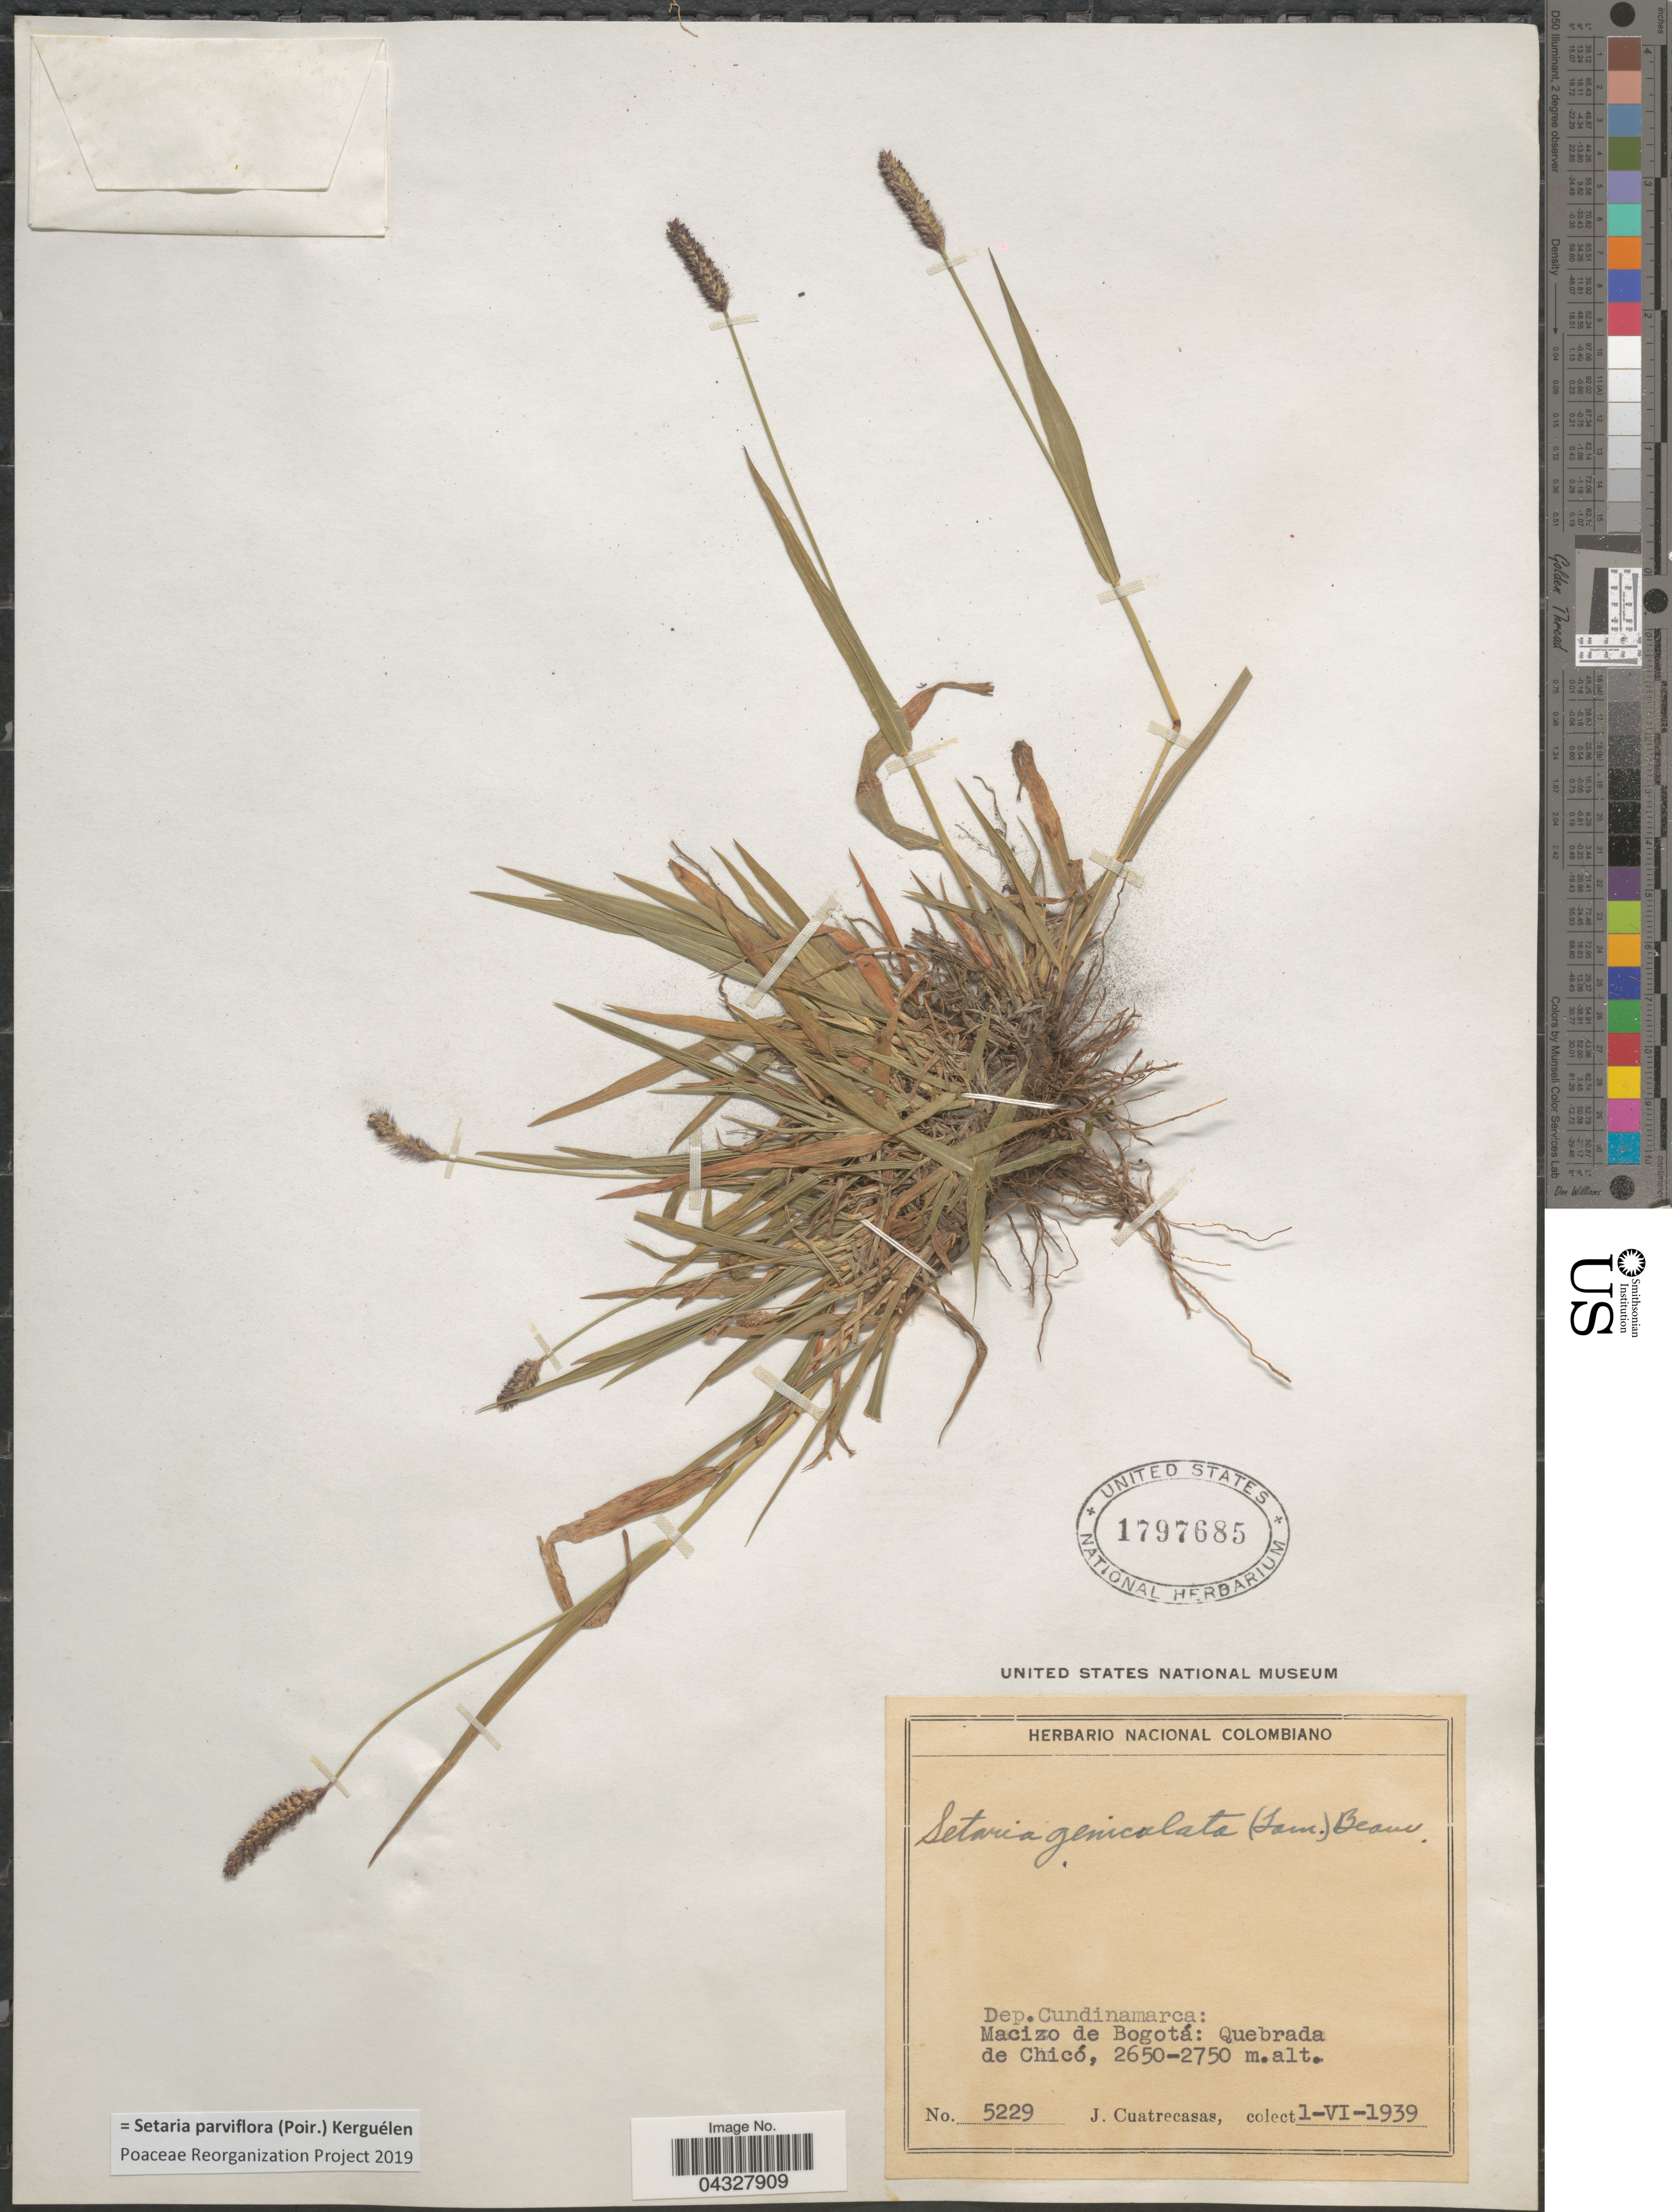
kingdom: Plantae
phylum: Tracheophyta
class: Liliopsida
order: Poales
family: Poaceae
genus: Setaria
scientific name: Setaria parviflora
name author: (Poir.) Kerguélen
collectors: J. Cuatrecasas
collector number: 5229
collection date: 1939-06-01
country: Colombia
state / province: Cundinamarca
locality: Dep. Cundinamarca: Macizo de Bogotá: Quebrada de Chicó.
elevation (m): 2650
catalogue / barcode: US 1797685